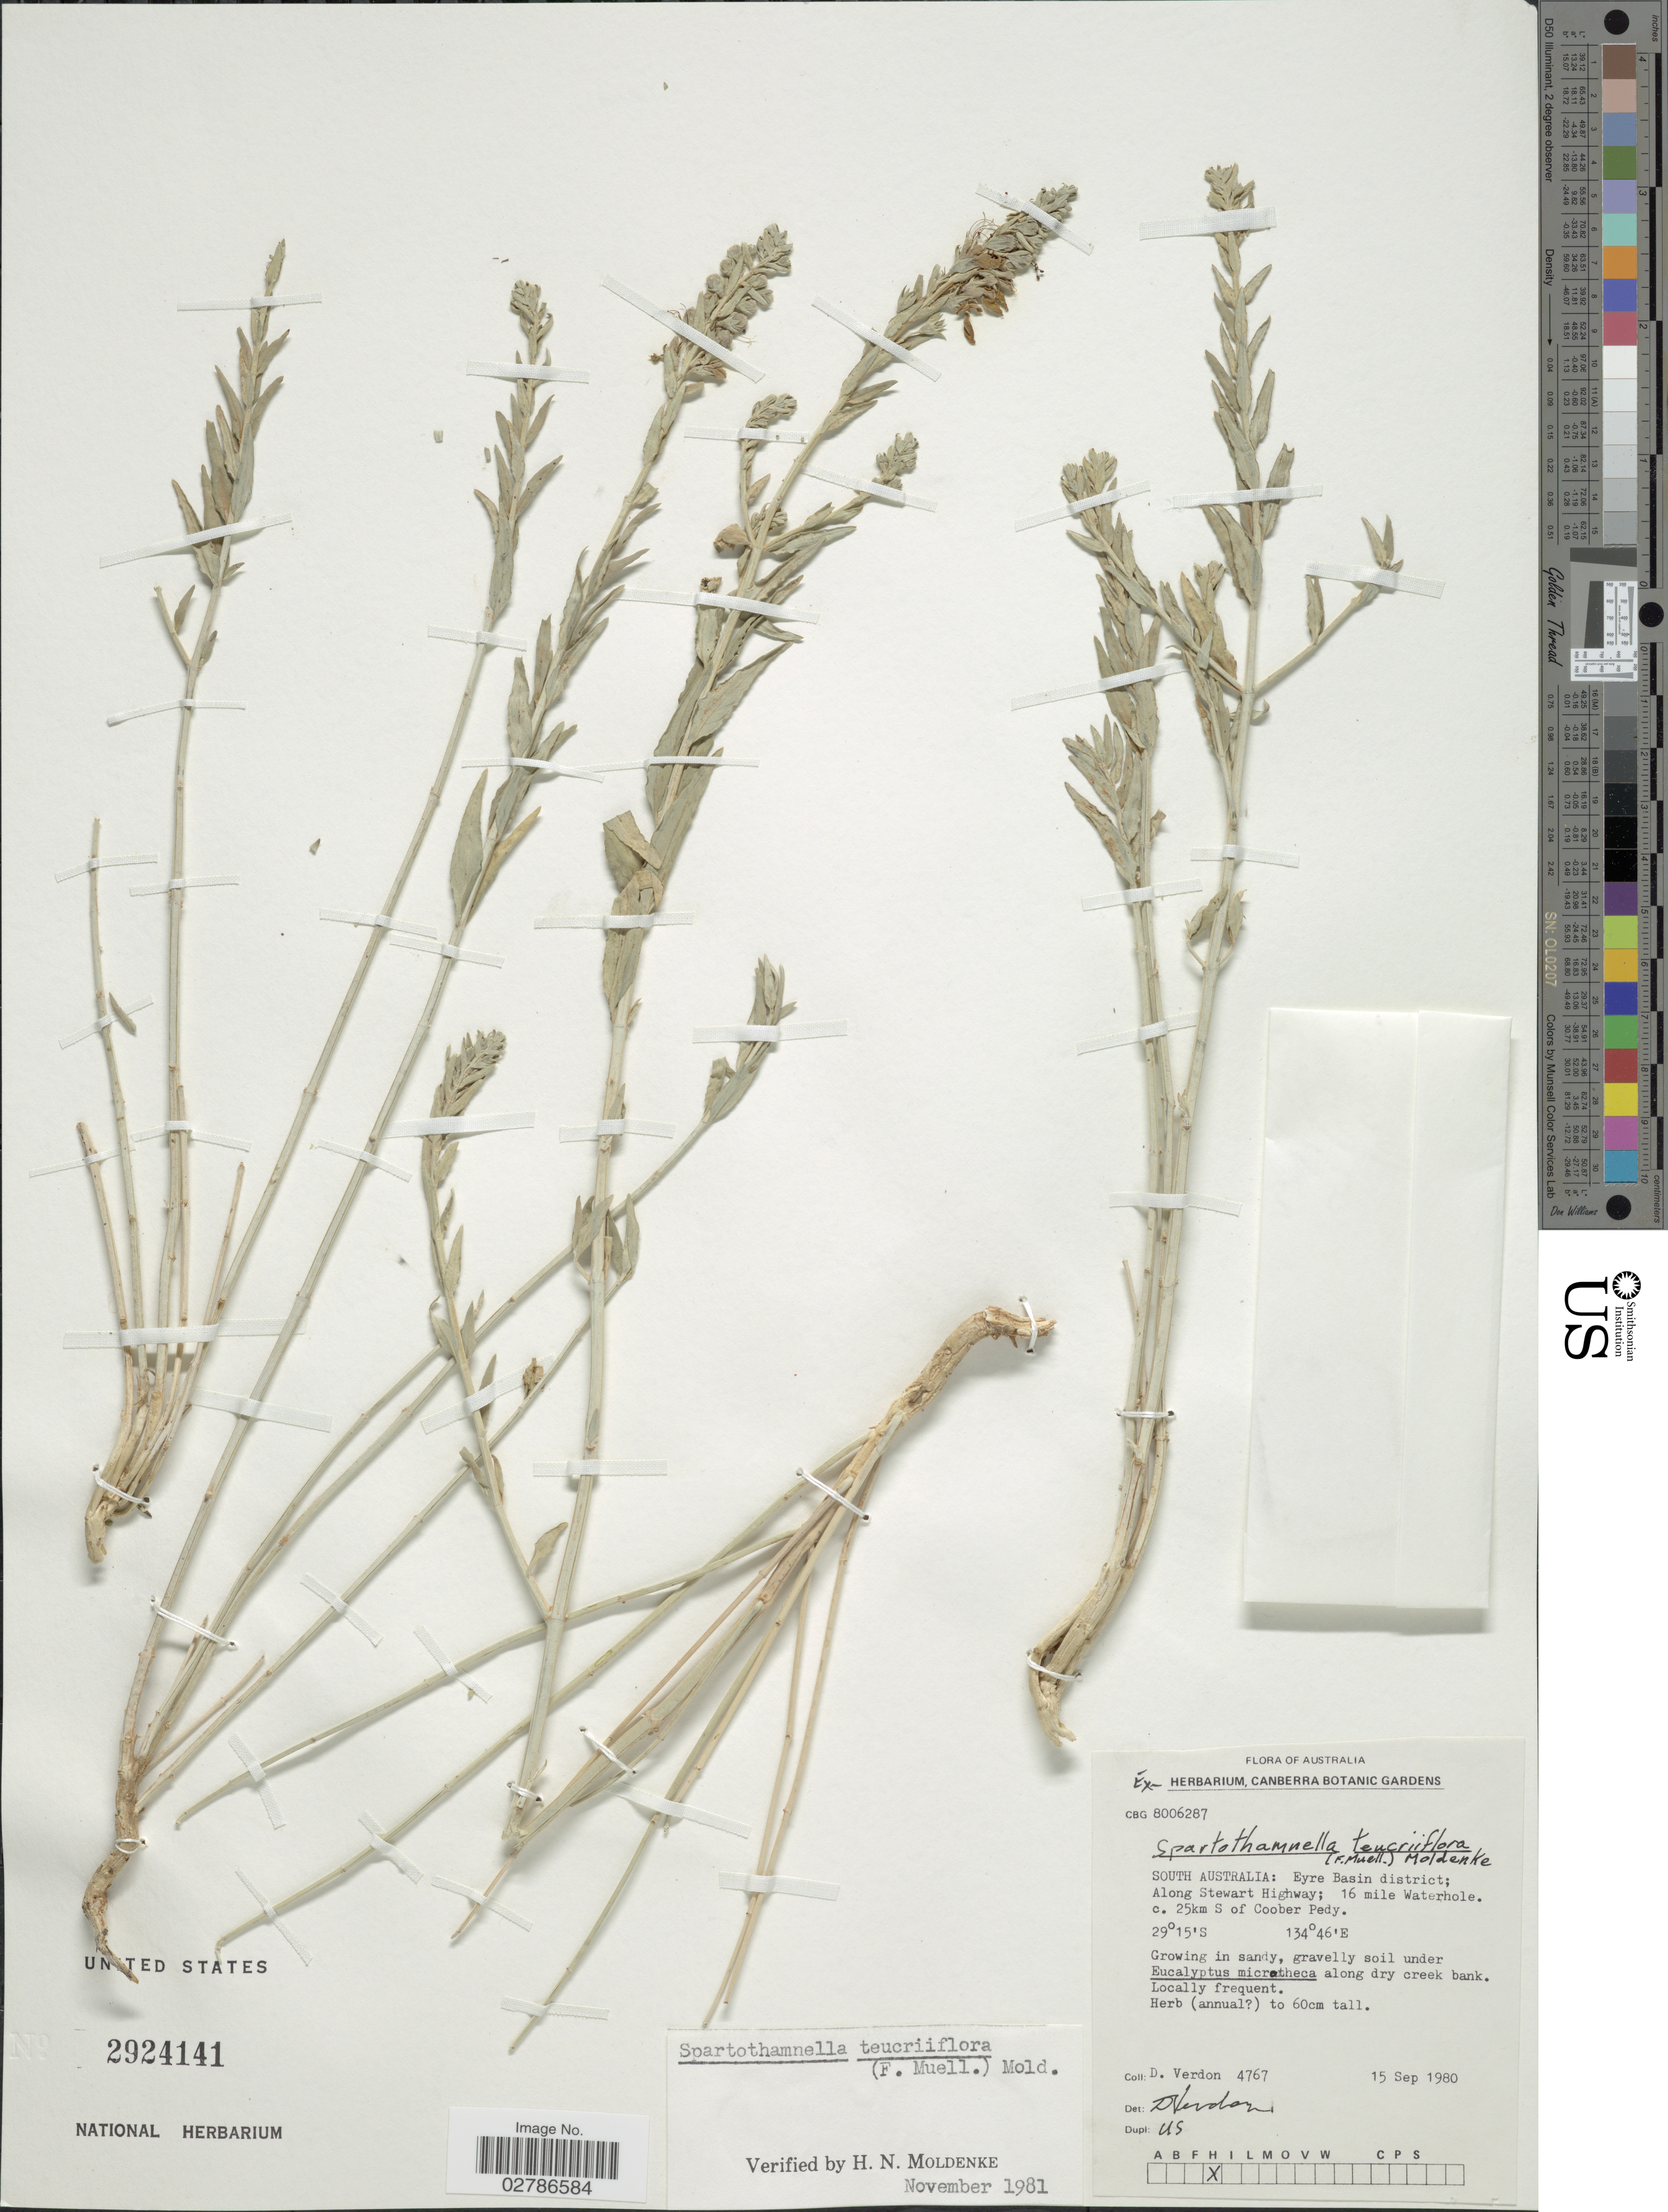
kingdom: Plantae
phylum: Tracheophyta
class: Magnoliopsida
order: Lamiales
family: Lamiaceae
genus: Spartothamnella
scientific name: Spartothamnella teucriiflora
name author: (F. Muell.) Moldenke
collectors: D. Verdon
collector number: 4767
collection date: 1980-09-15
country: Australia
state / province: South Australia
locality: Eyre Basin district; Along Stewart Highway; 16 mile Waterhole. c. 25km S of Coober Pedy.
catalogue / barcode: US 2924141